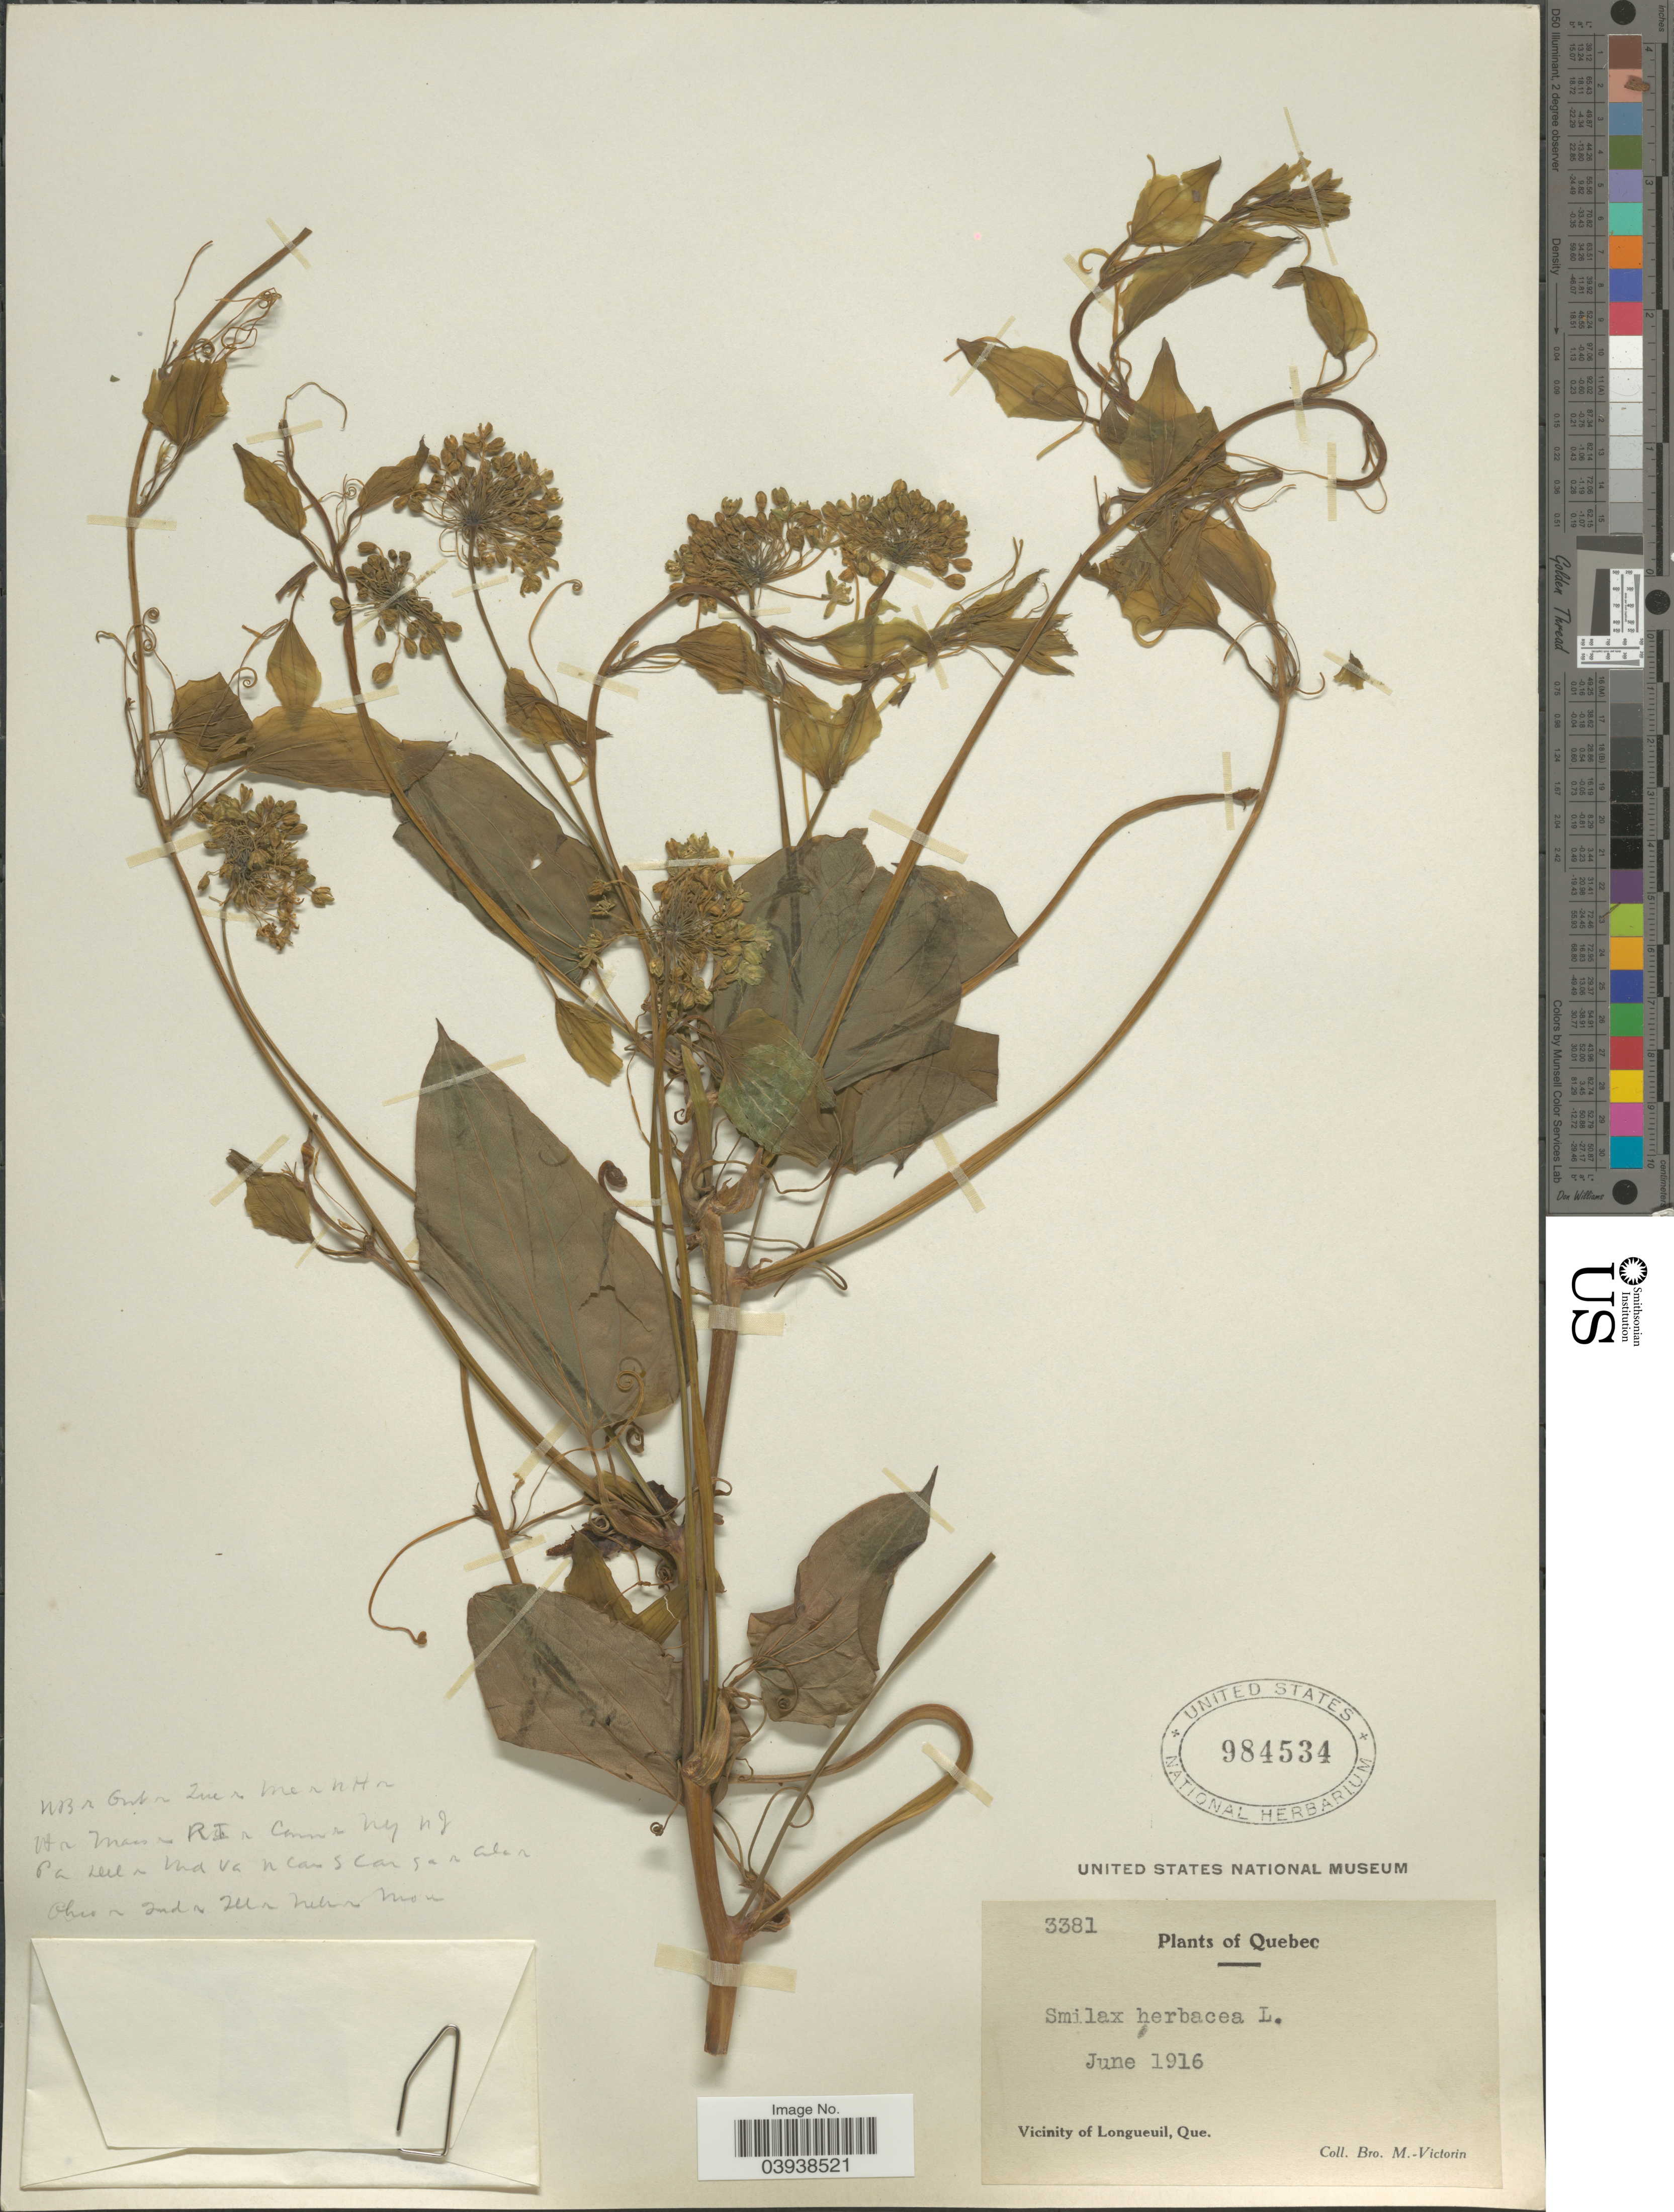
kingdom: Plantae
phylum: Tracheophyta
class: Liliopsida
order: Liliales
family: Smilacaceae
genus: Smilax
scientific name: Smilax herbacea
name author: L.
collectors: Fr. Marie-Victorin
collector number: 3381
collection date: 1916-06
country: Canada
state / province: Quebec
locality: Vicinity of Longueuil.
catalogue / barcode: US 984534